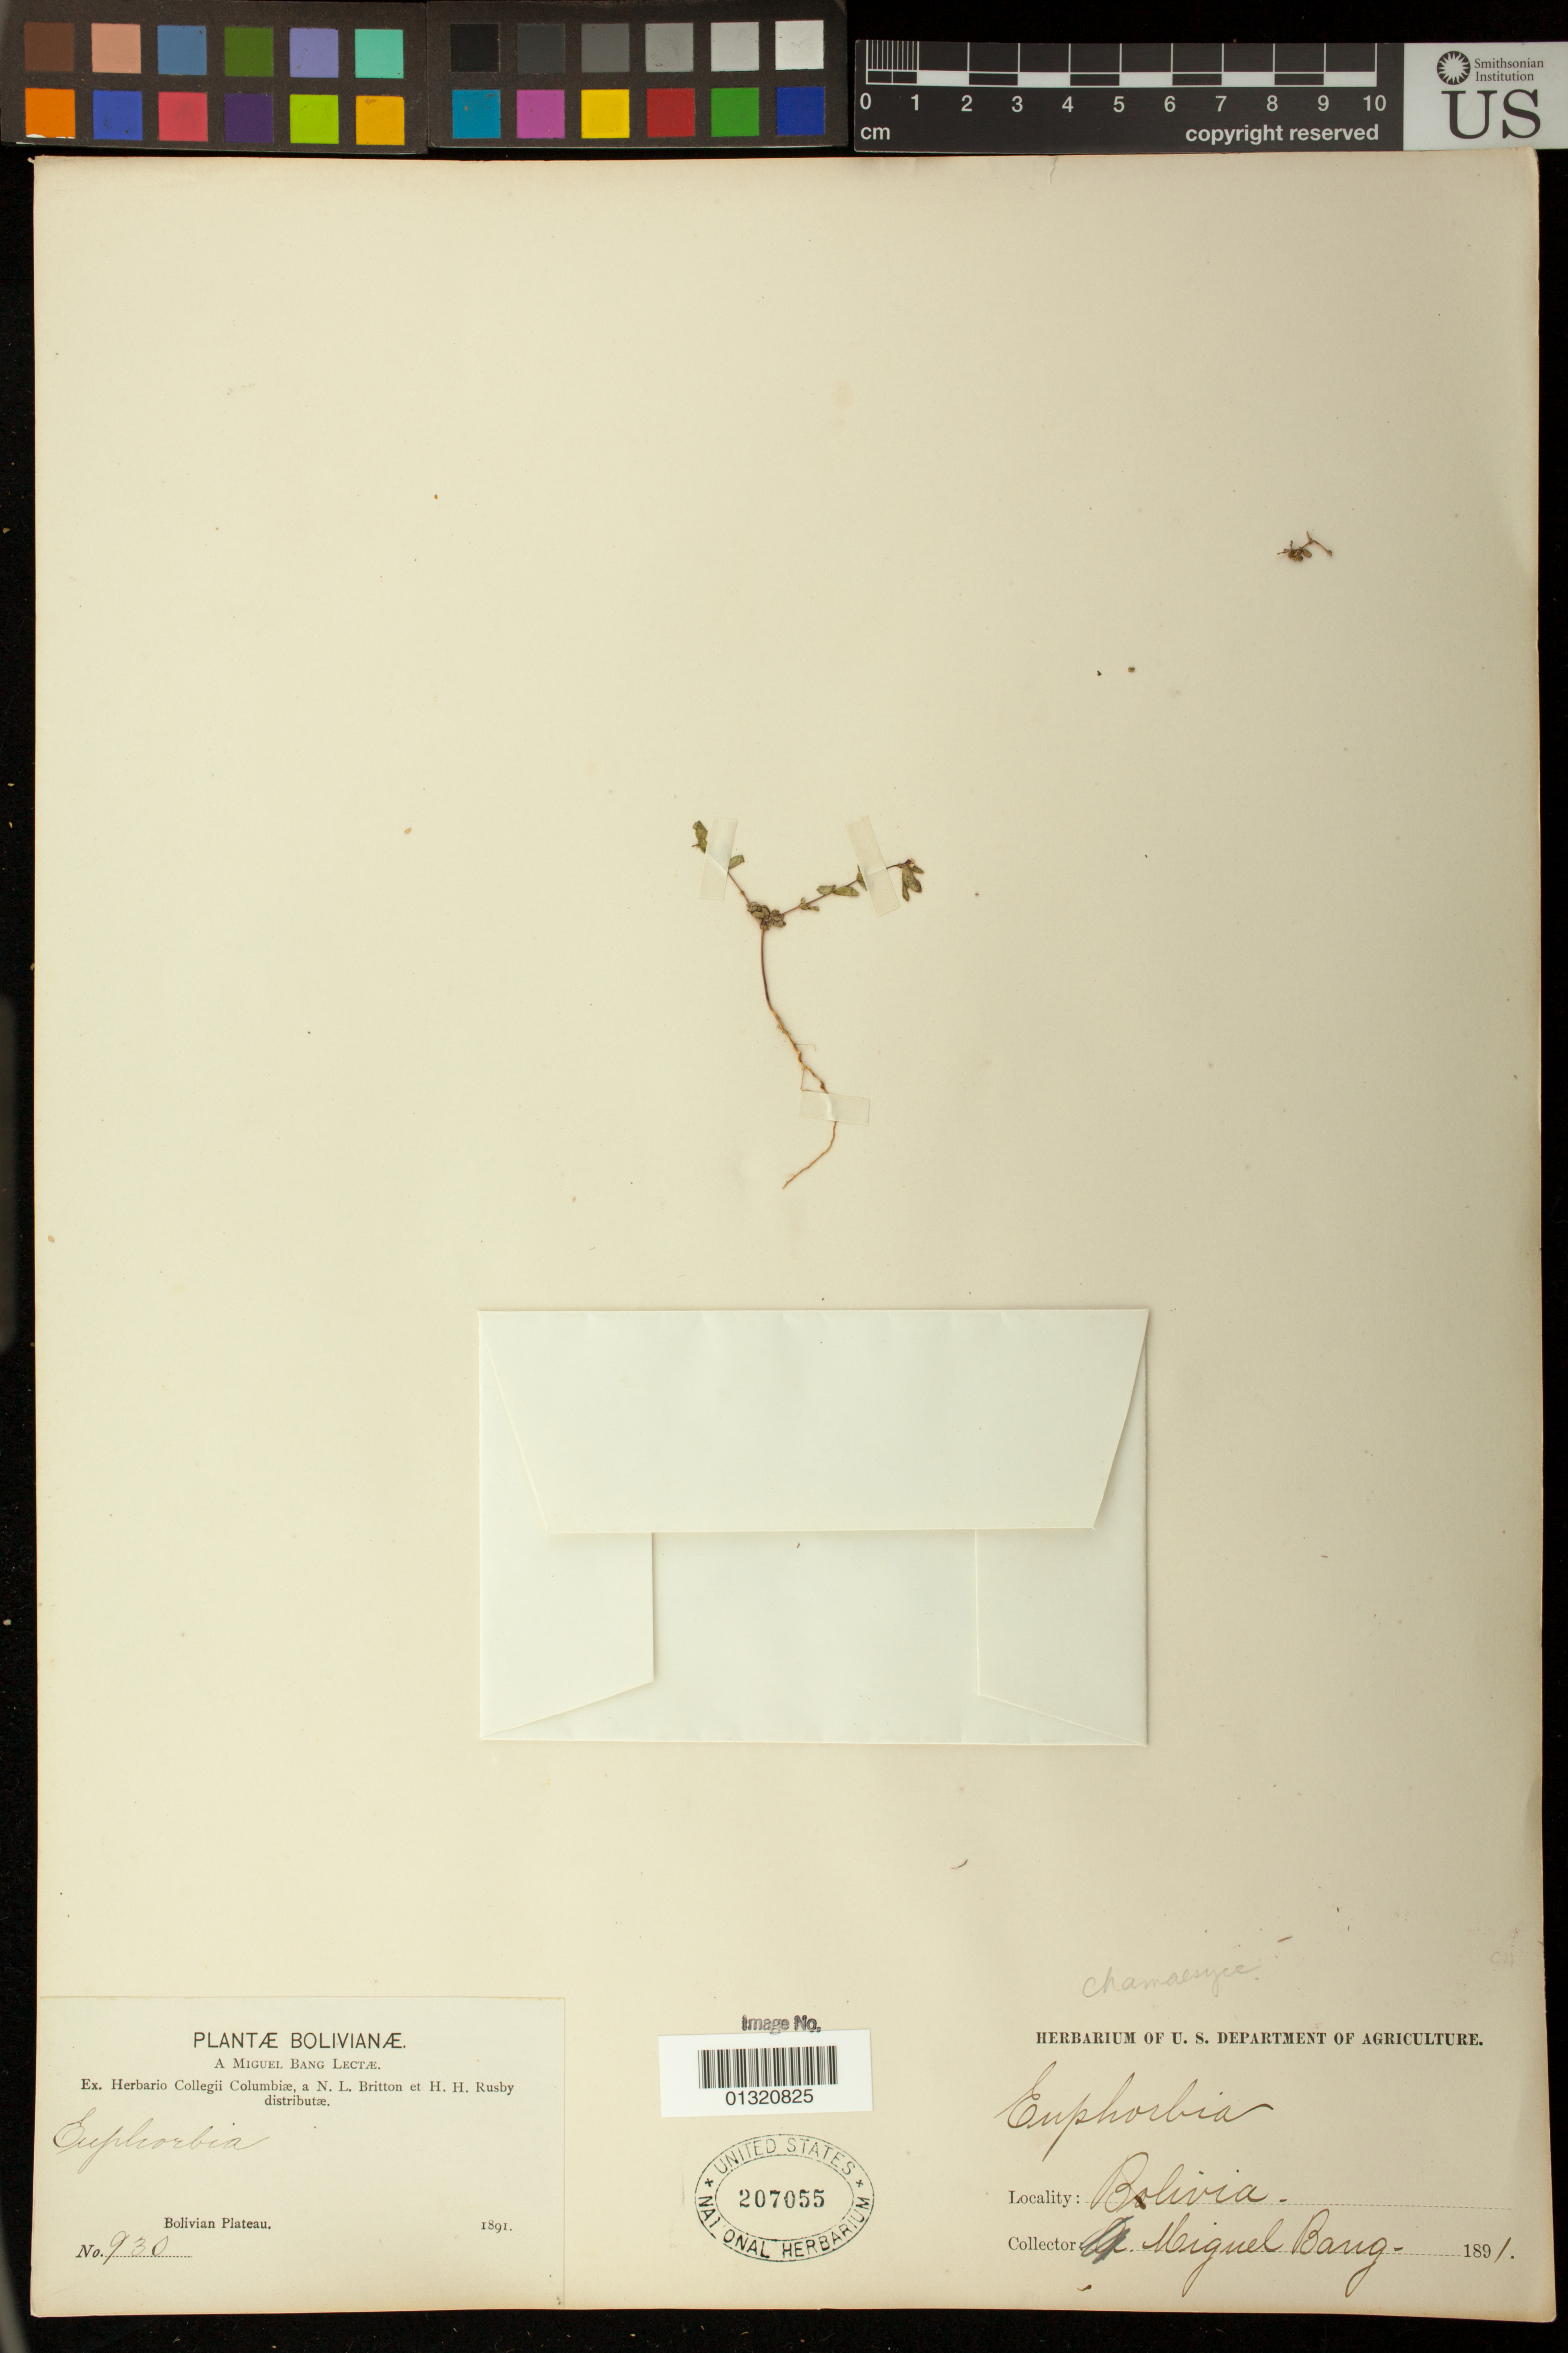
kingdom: Plantae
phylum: Tracheophyta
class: Magnoliopsida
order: Malpighiales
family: Euphorbiaceae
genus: Euphorbia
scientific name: Euphorbia sp.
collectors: M. Bang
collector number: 930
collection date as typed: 1891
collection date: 1891-01-01/1891-12-31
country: Bolivia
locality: Bolivian Plateau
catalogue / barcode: US 207055